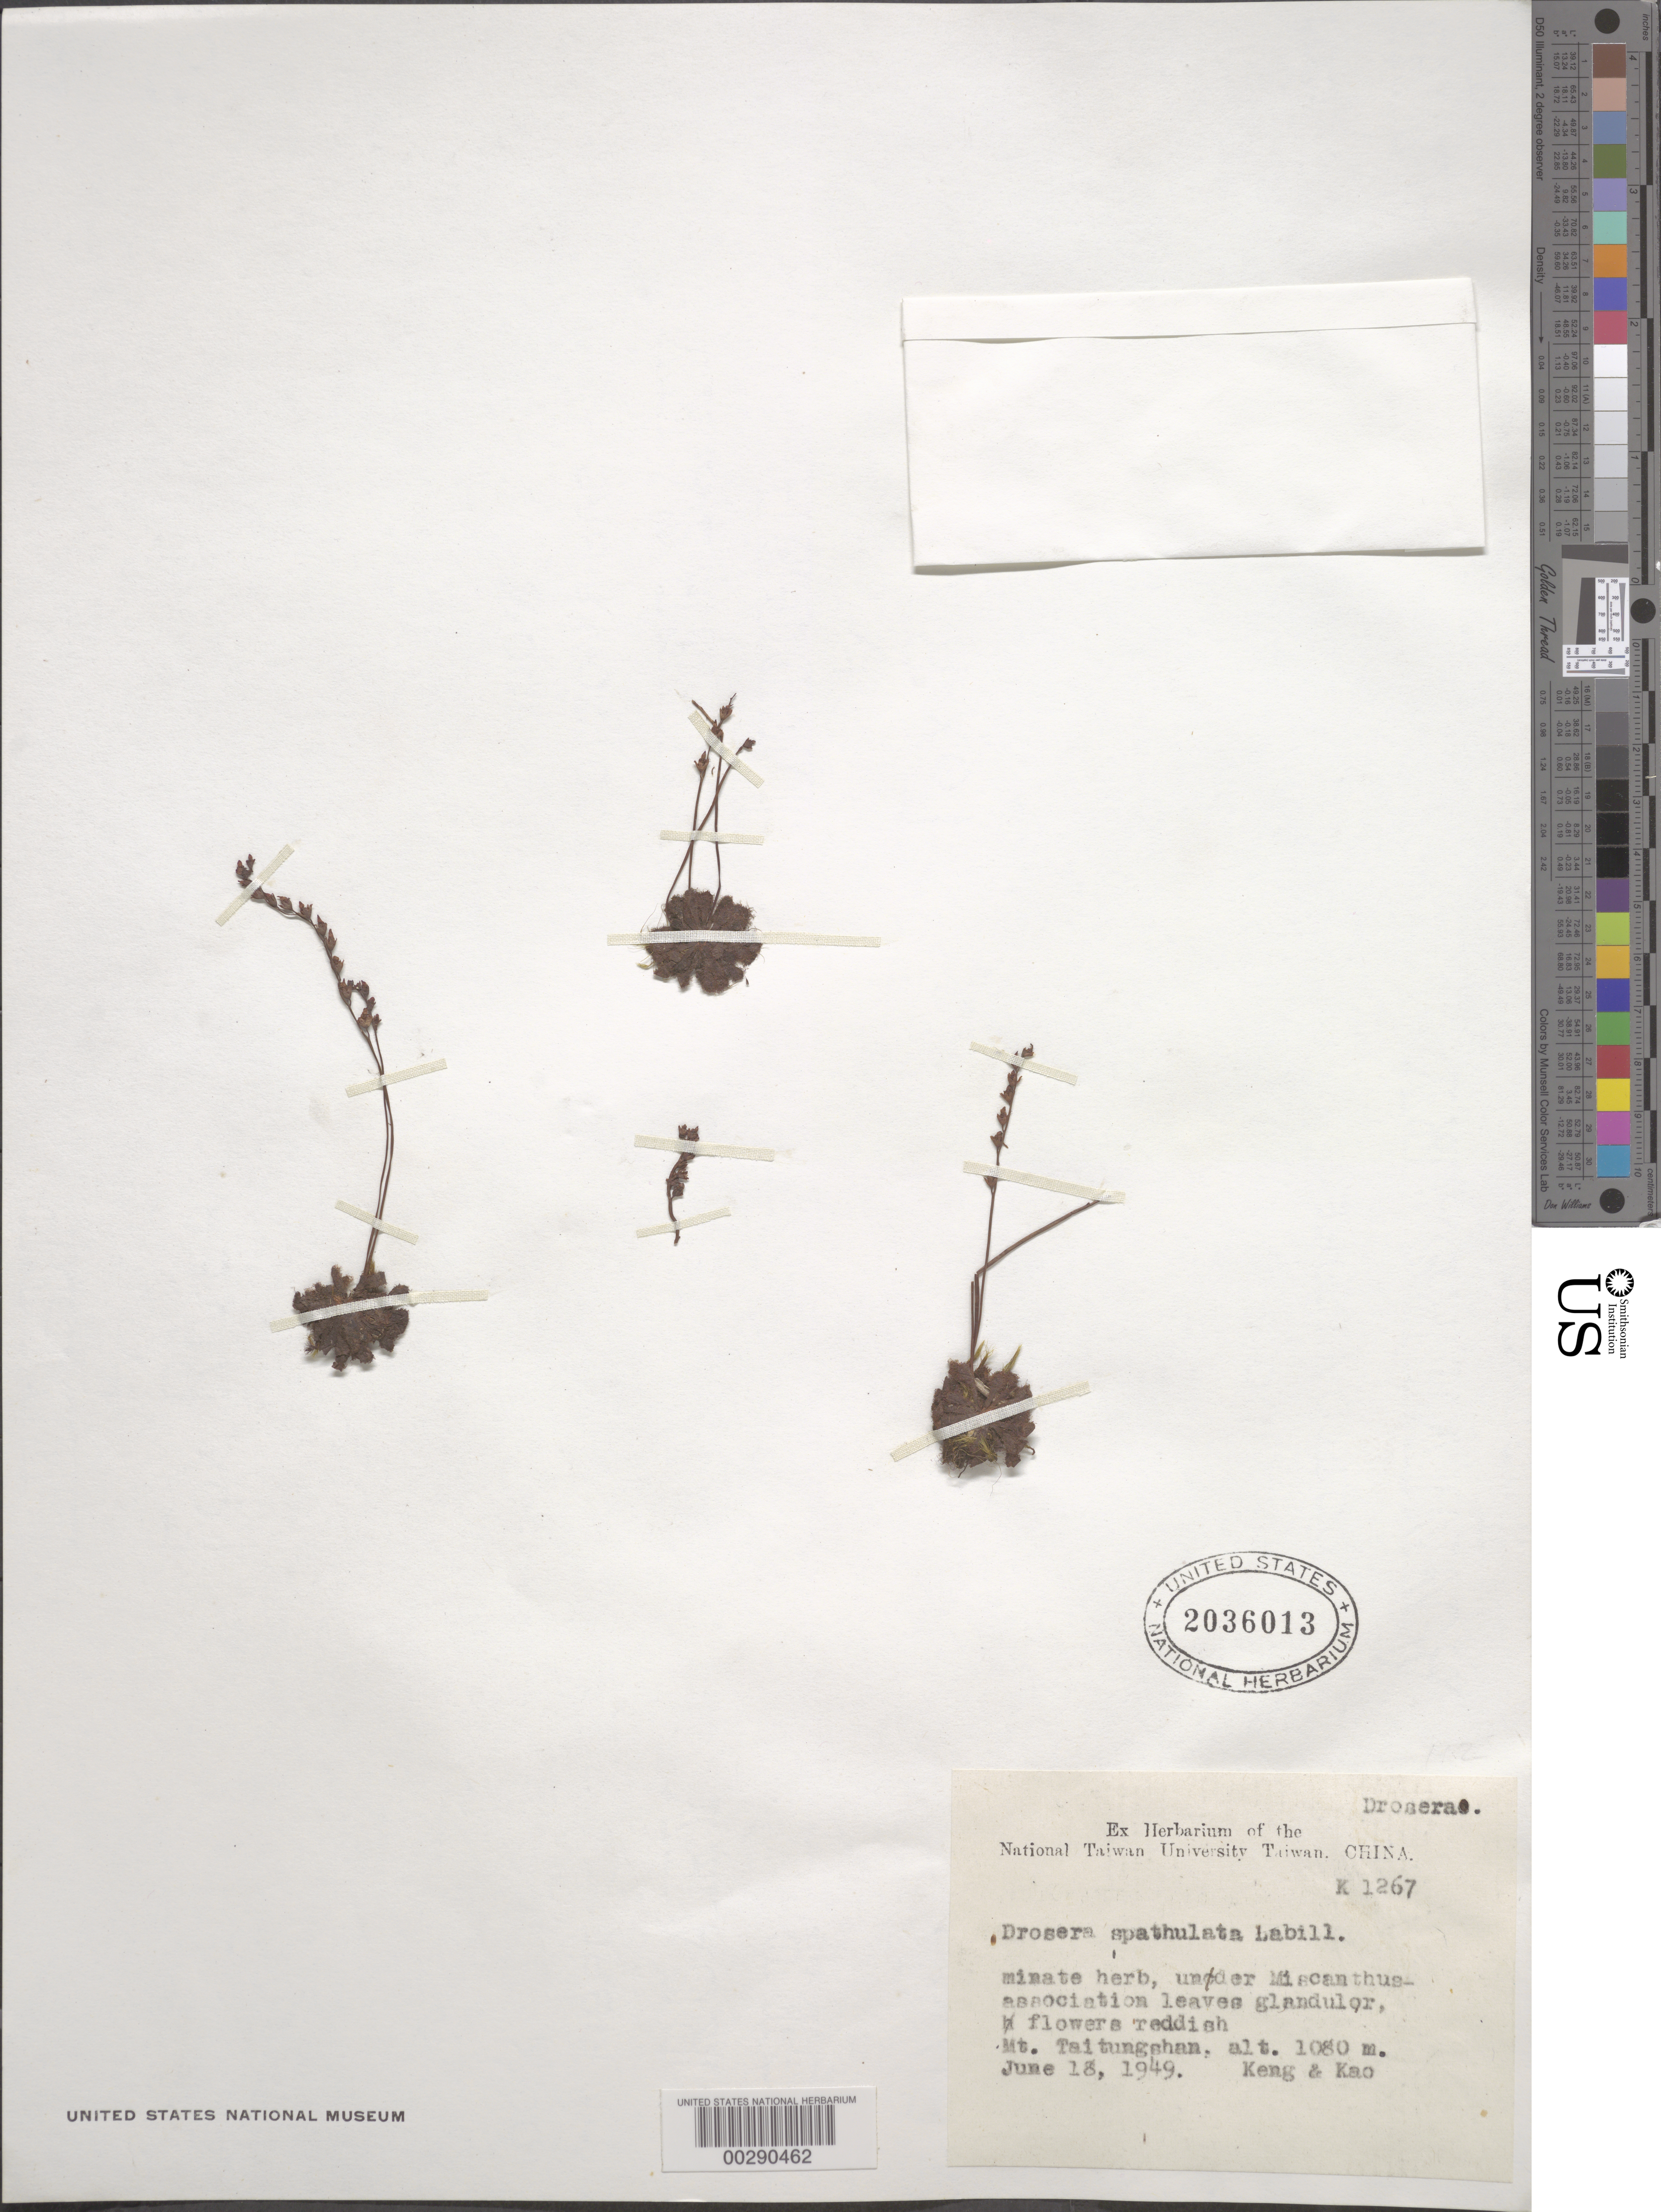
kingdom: Plantae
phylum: Tracheophyta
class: Magnoliopsida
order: Caryophyllales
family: Droseraceae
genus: Drosera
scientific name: Drosera spathulata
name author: Labill.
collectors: H. Keng & M. T. Kao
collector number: K 1267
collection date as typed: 18 Jun 1949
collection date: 1949-06-18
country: Taiwan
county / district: Taitung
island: Taiwan [Formosa]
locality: Mt. Taitungshan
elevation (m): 1080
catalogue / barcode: US 2036013